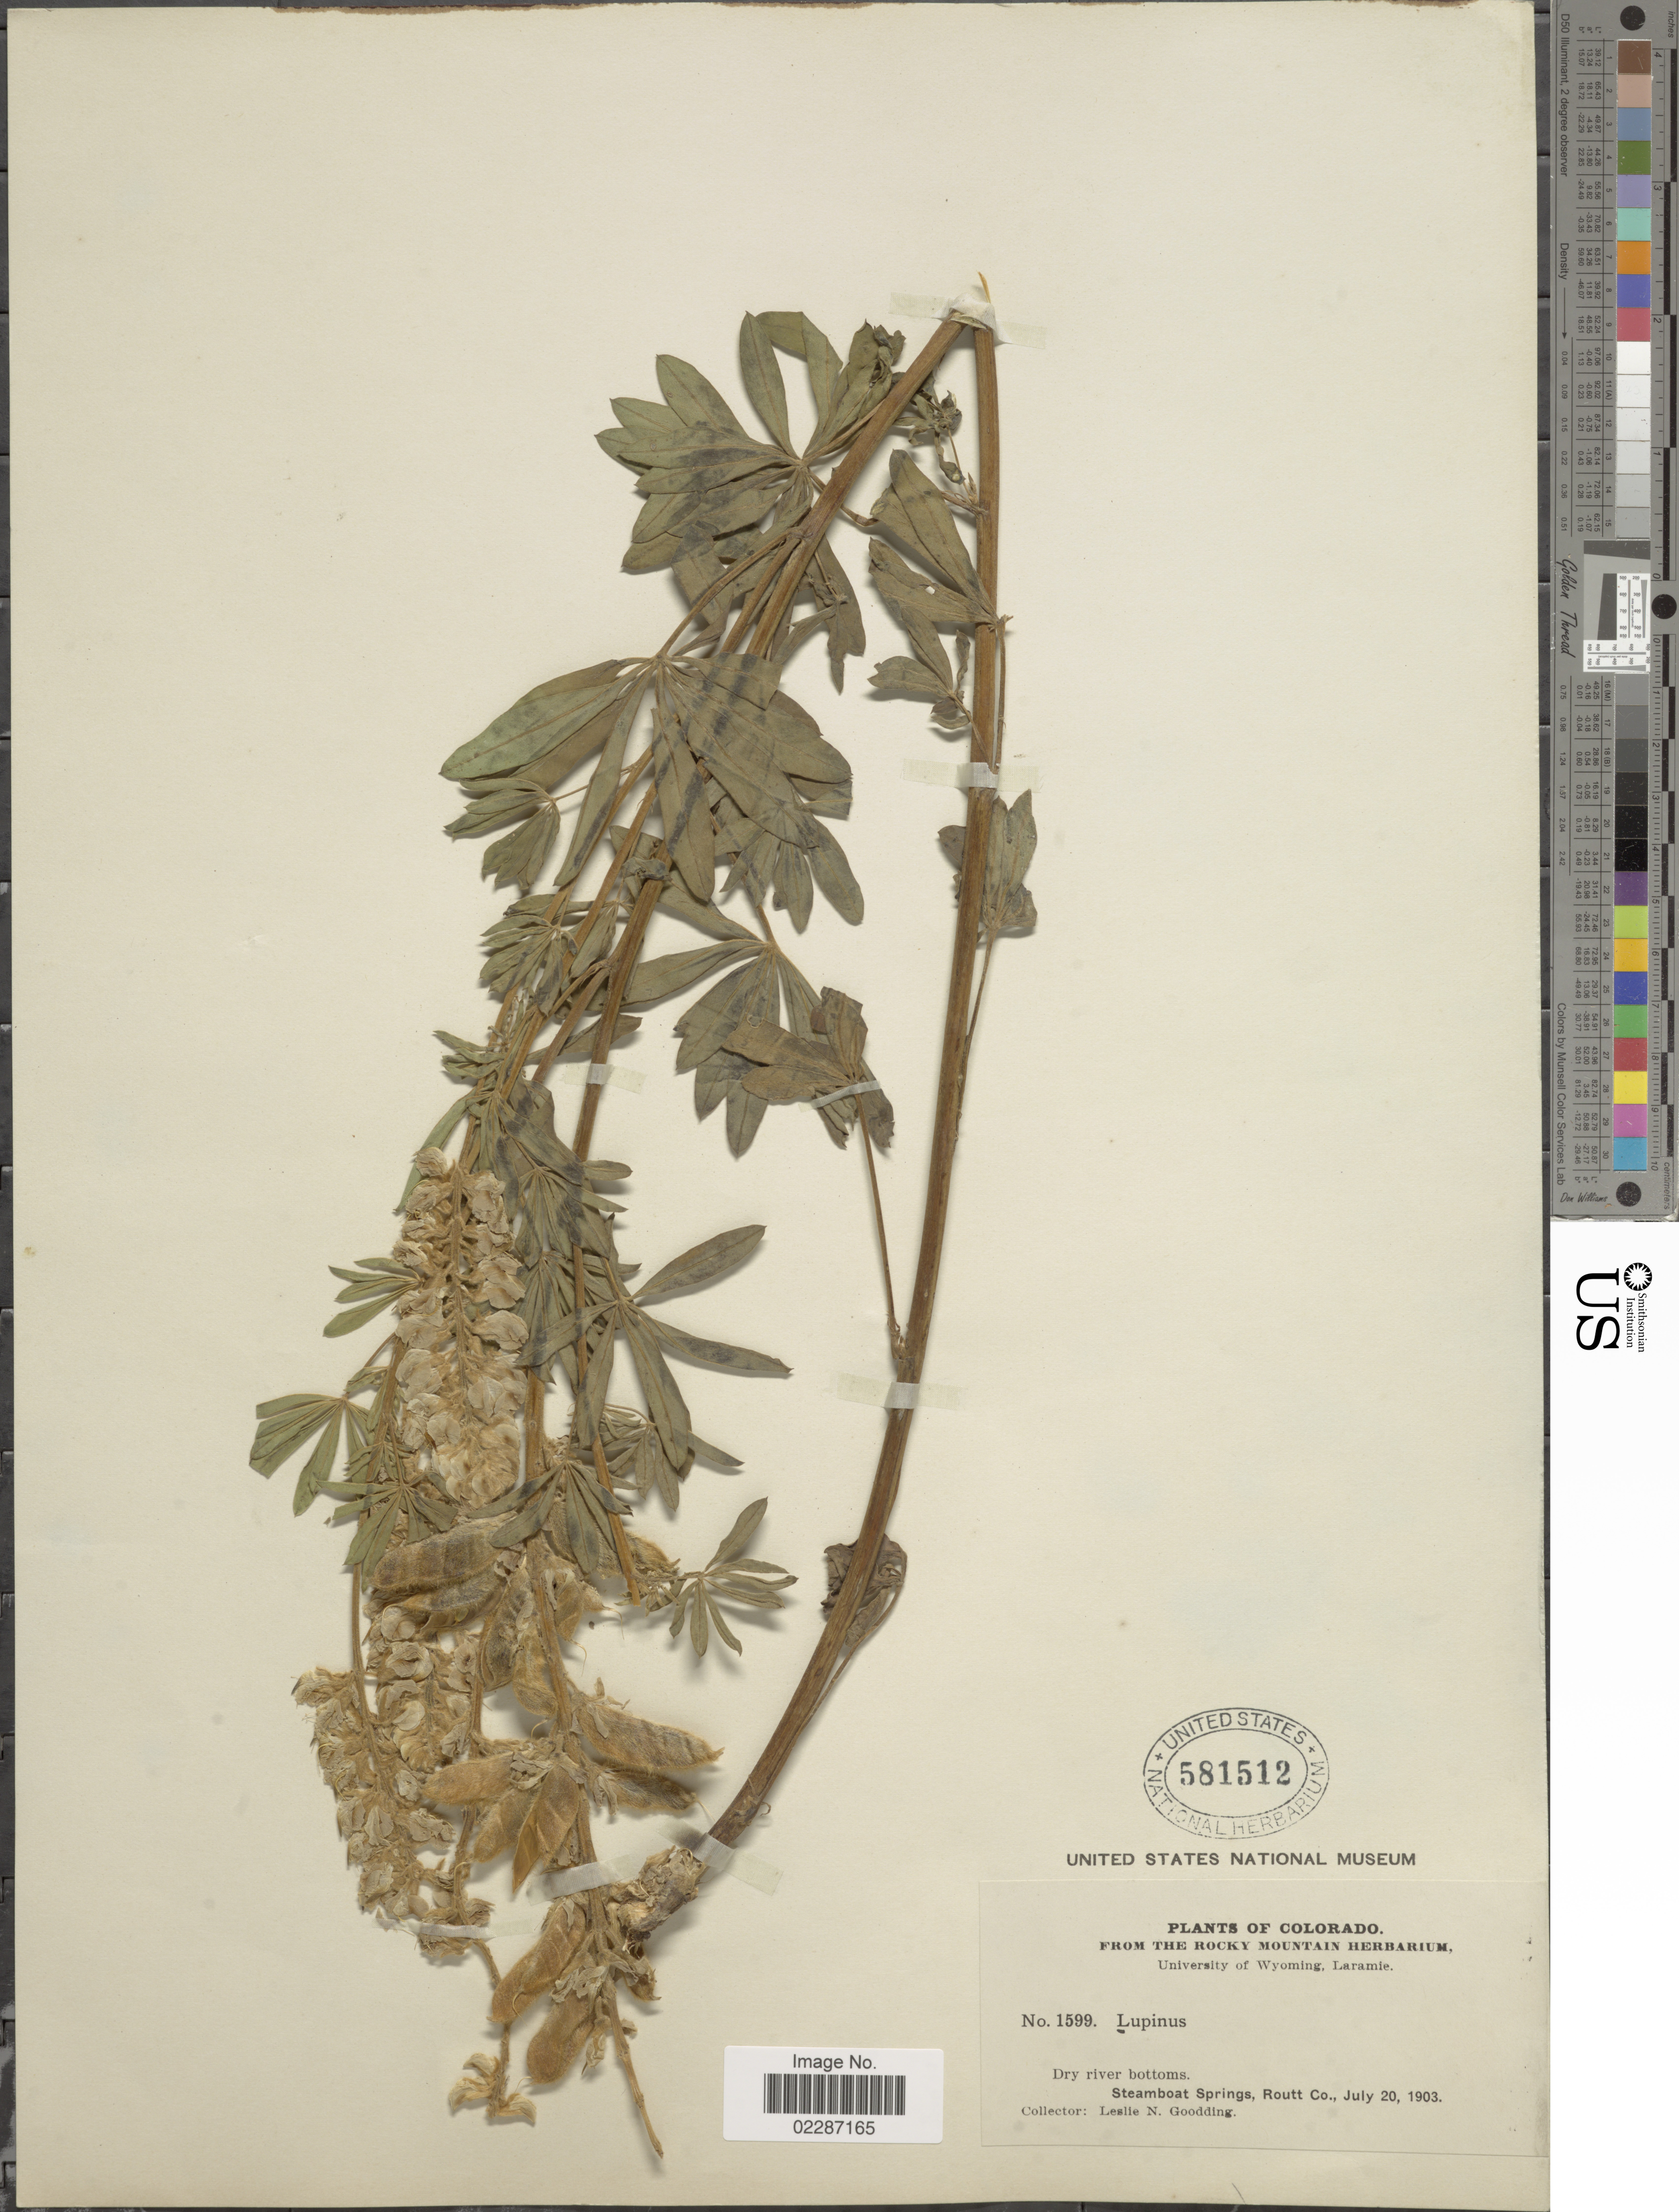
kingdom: Plantae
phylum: Tracheophyta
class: Magnoliopsida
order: Fabales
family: Fabaceae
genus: Lupinus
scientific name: Lupinus pulcherrimus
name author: Rydb.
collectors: L. N. Goodding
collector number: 1599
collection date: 1903-07-20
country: United States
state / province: Colorado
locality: Dry river bottoms. Steamboat Springs, Routt Co.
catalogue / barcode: US 581512